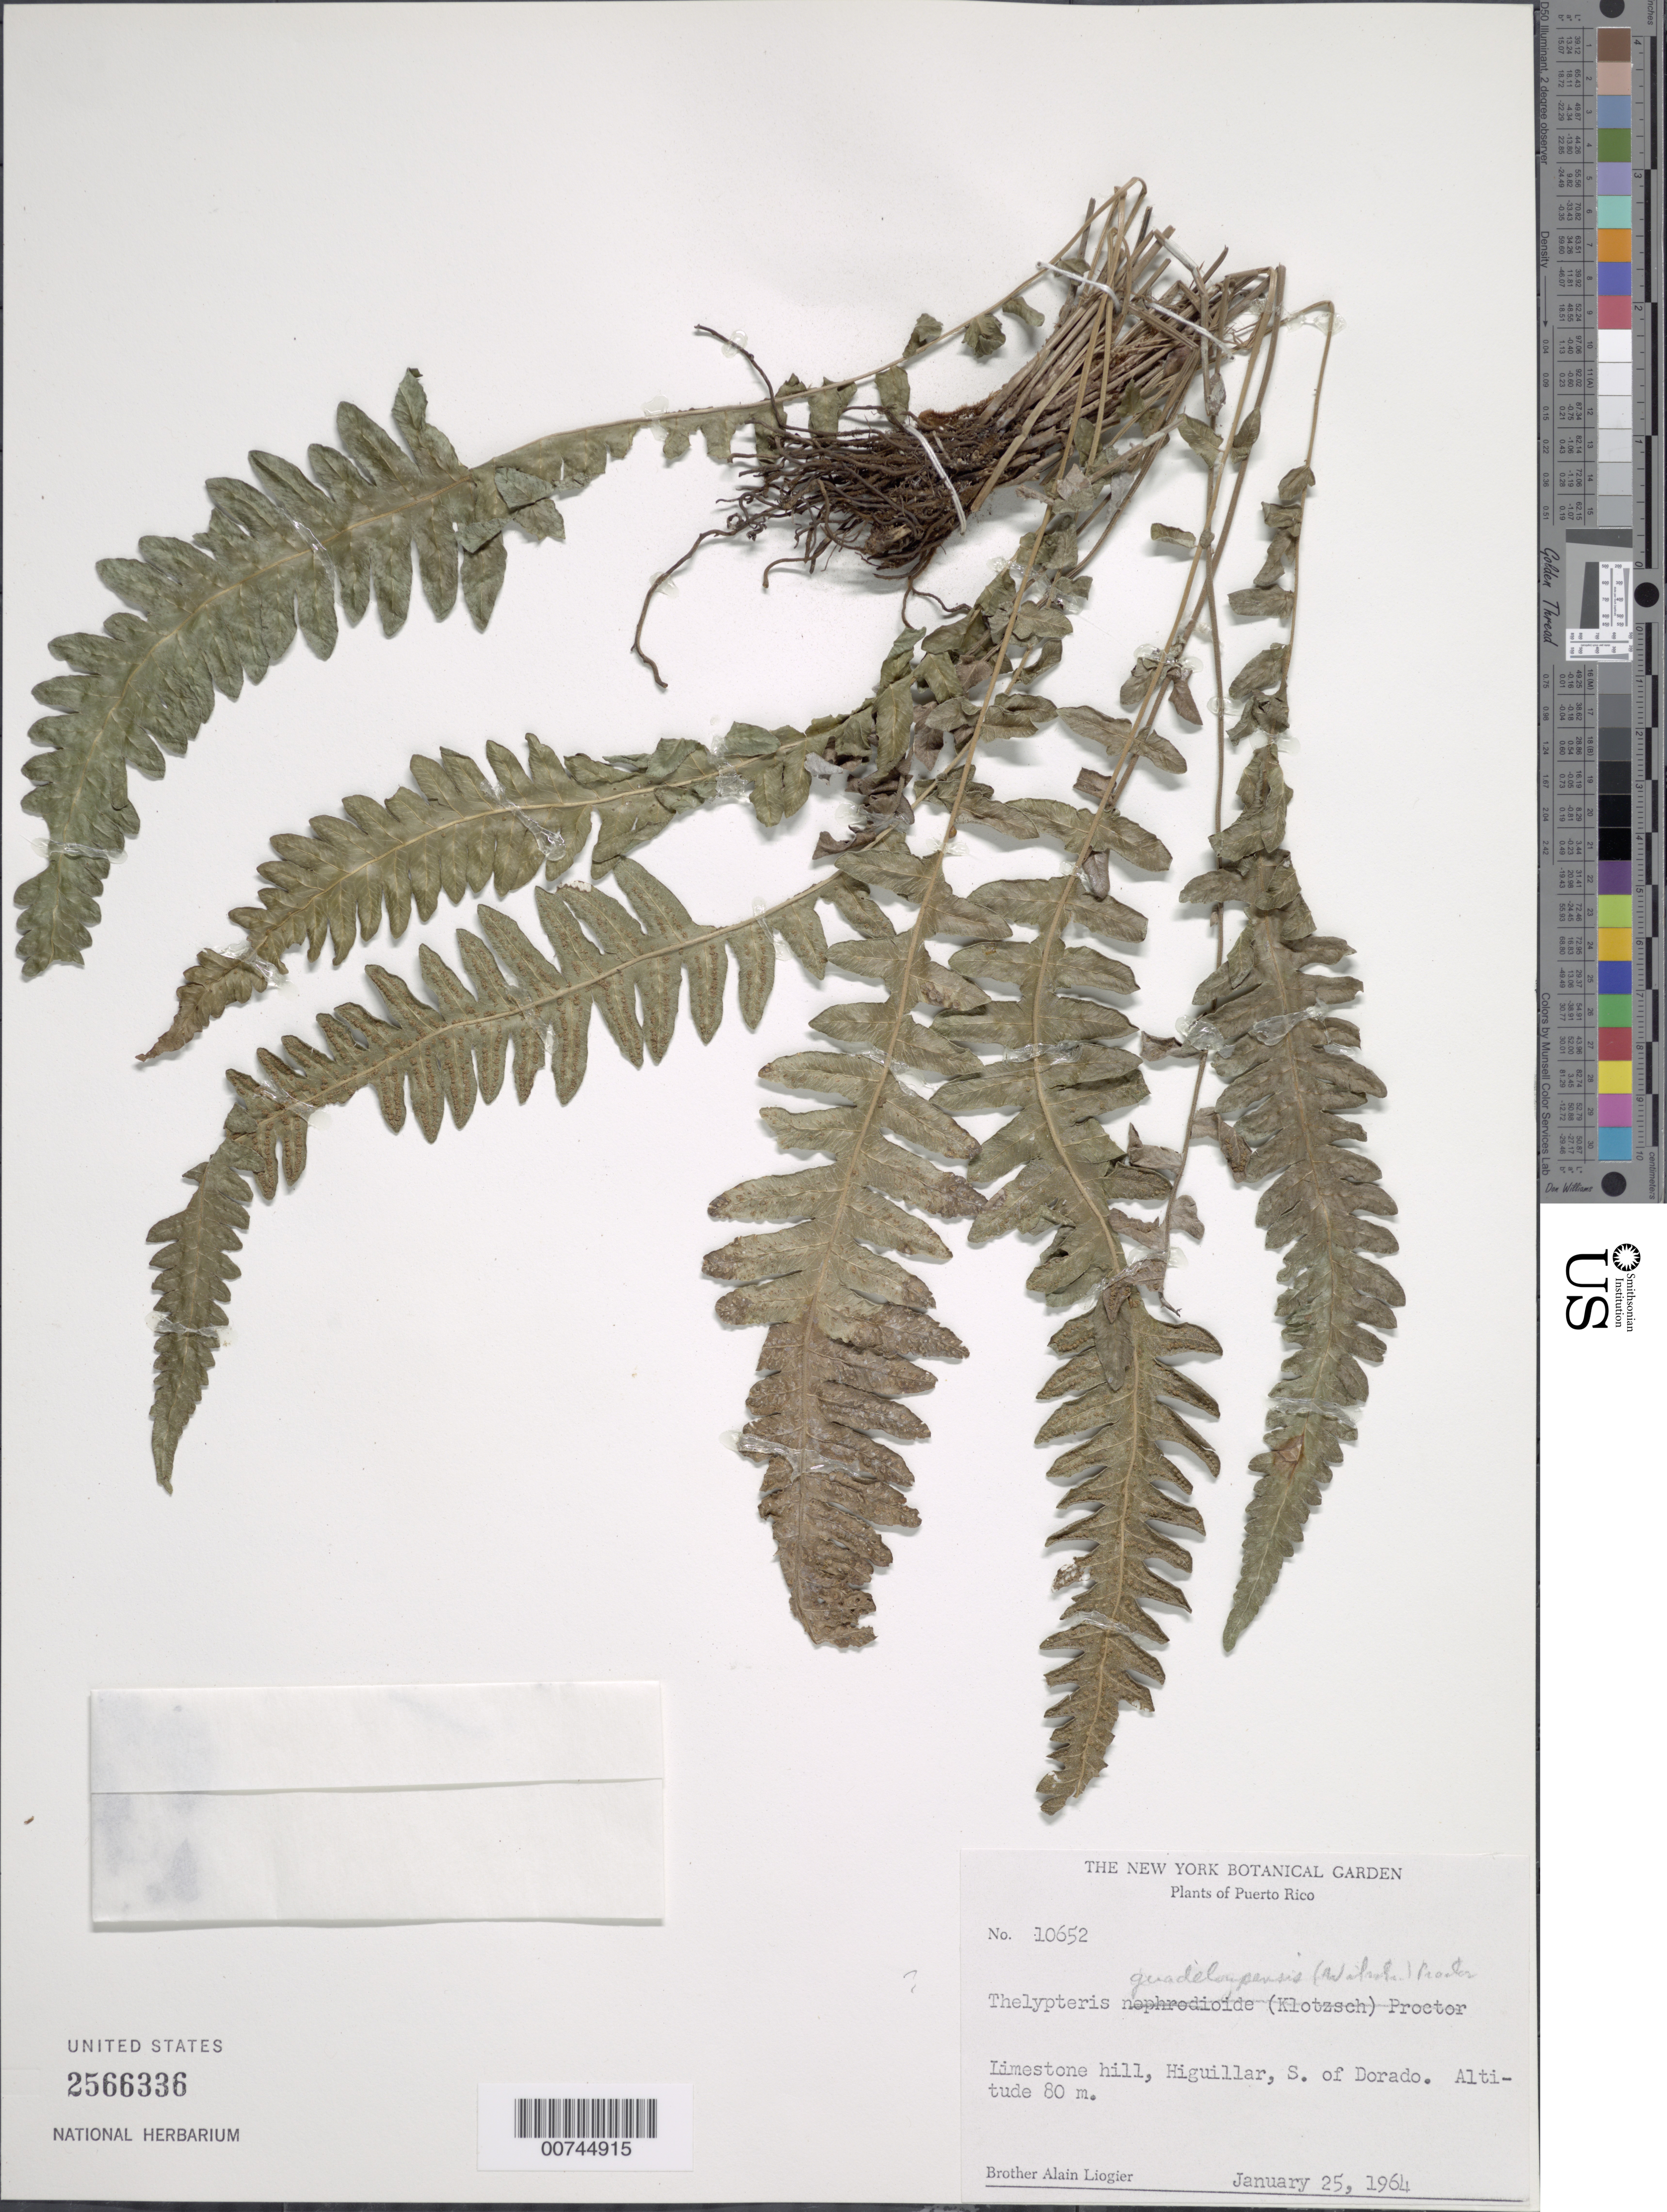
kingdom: Plantae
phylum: Tracheophyta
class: Polypodiopsida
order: Polypodiales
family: Thelypteridaceae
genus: Goniopteris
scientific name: Goniopteris guadelupensis (Wikstr.) comb. nov., ined 2015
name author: (Wikstr.)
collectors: A. H. Liogier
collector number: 10652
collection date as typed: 25 Jan 1964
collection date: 1964-01-25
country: Puerto Rico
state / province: Dorado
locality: Higuillar, S of Dorado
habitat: Limestone hill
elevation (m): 80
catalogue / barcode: US 2566336